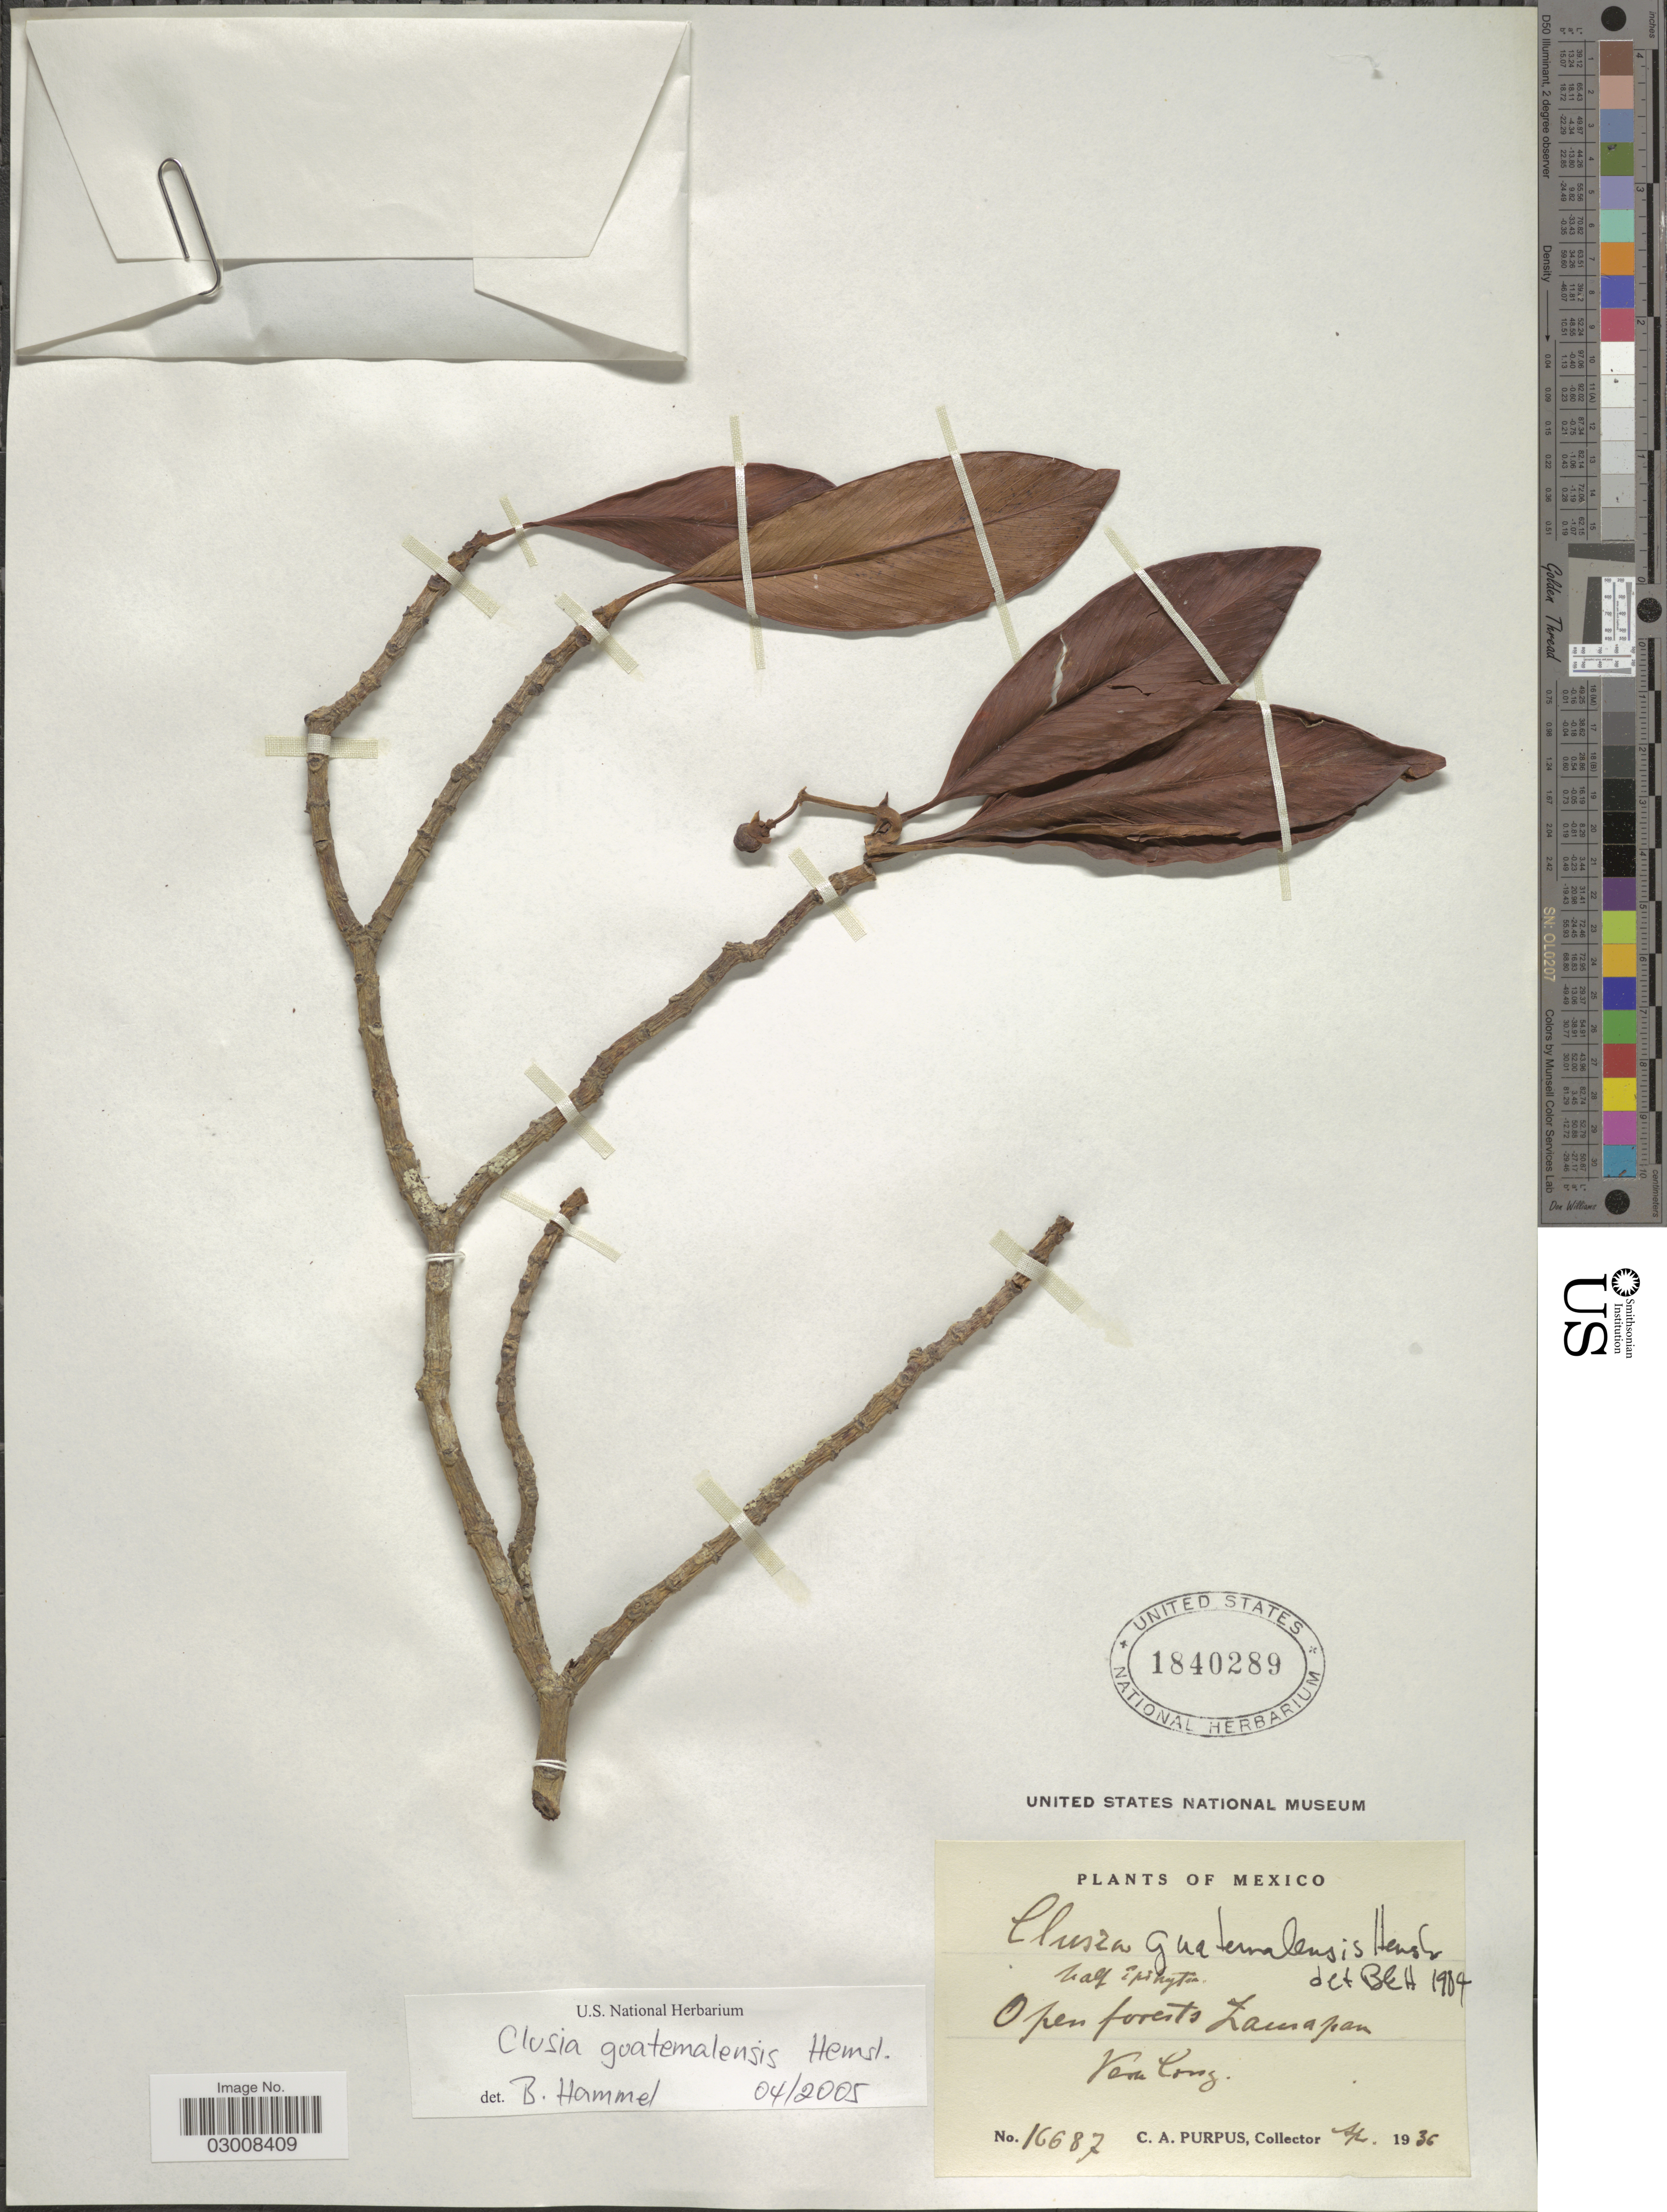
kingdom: Plantae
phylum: Tracheophyta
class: Magnoliopsida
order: Malpighiales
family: Clusiaceae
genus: Clusia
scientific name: Clusia guatemalensis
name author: Hemsl.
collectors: C. A. Purpus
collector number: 16687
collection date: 1936-04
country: Mexico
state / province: Veracruz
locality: Open forests Zamapan, Vera Cruz.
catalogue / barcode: US 1840289